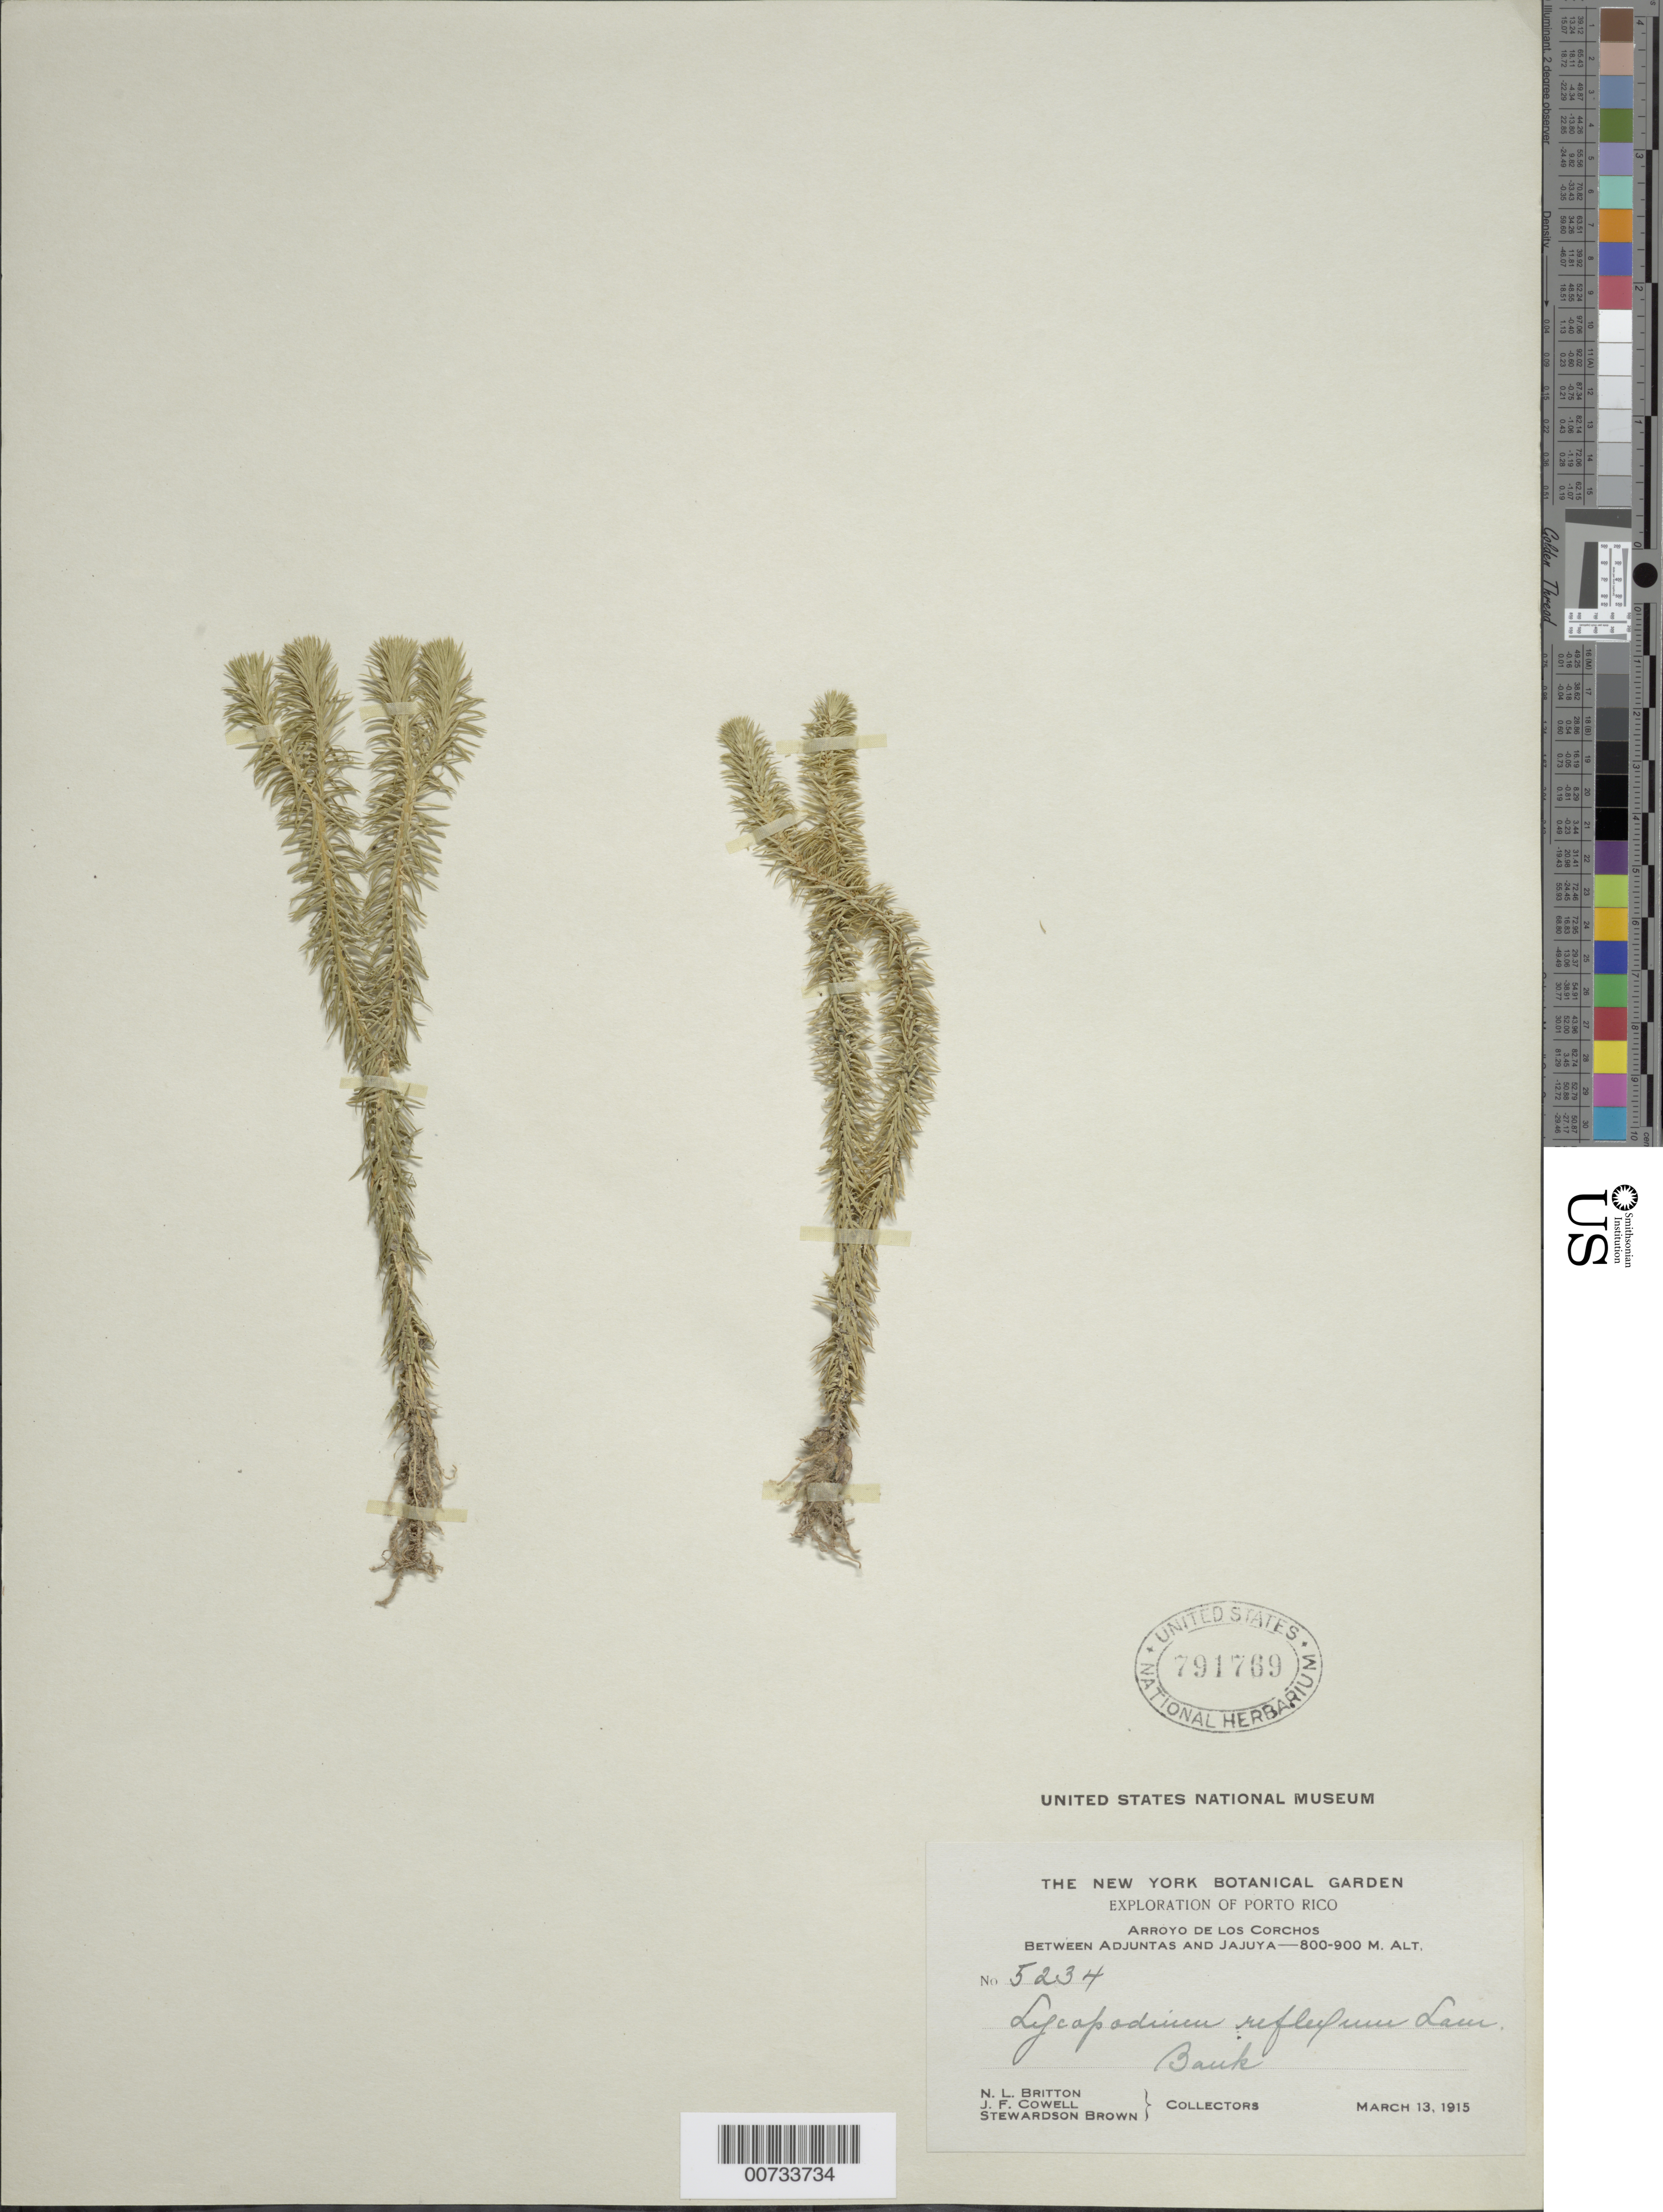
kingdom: Plantae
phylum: Tracheophyta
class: Lycopodiopsida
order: Lycopodiales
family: Lycopodiaceae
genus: Phlegmariurus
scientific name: Phlegmariurus reflexus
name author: (Lam.) B. Øllg.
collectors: N. Britton, J. F. Cowell & S. Brown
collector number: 5234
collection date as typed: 13 Mar 1915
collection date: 1915-03-13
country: Puerto Rico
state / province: Adjuntas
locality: Arroyo de los Corchos, btw Adjuntas and Jajuya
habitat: Bank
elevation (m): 800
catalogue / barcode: US 791769